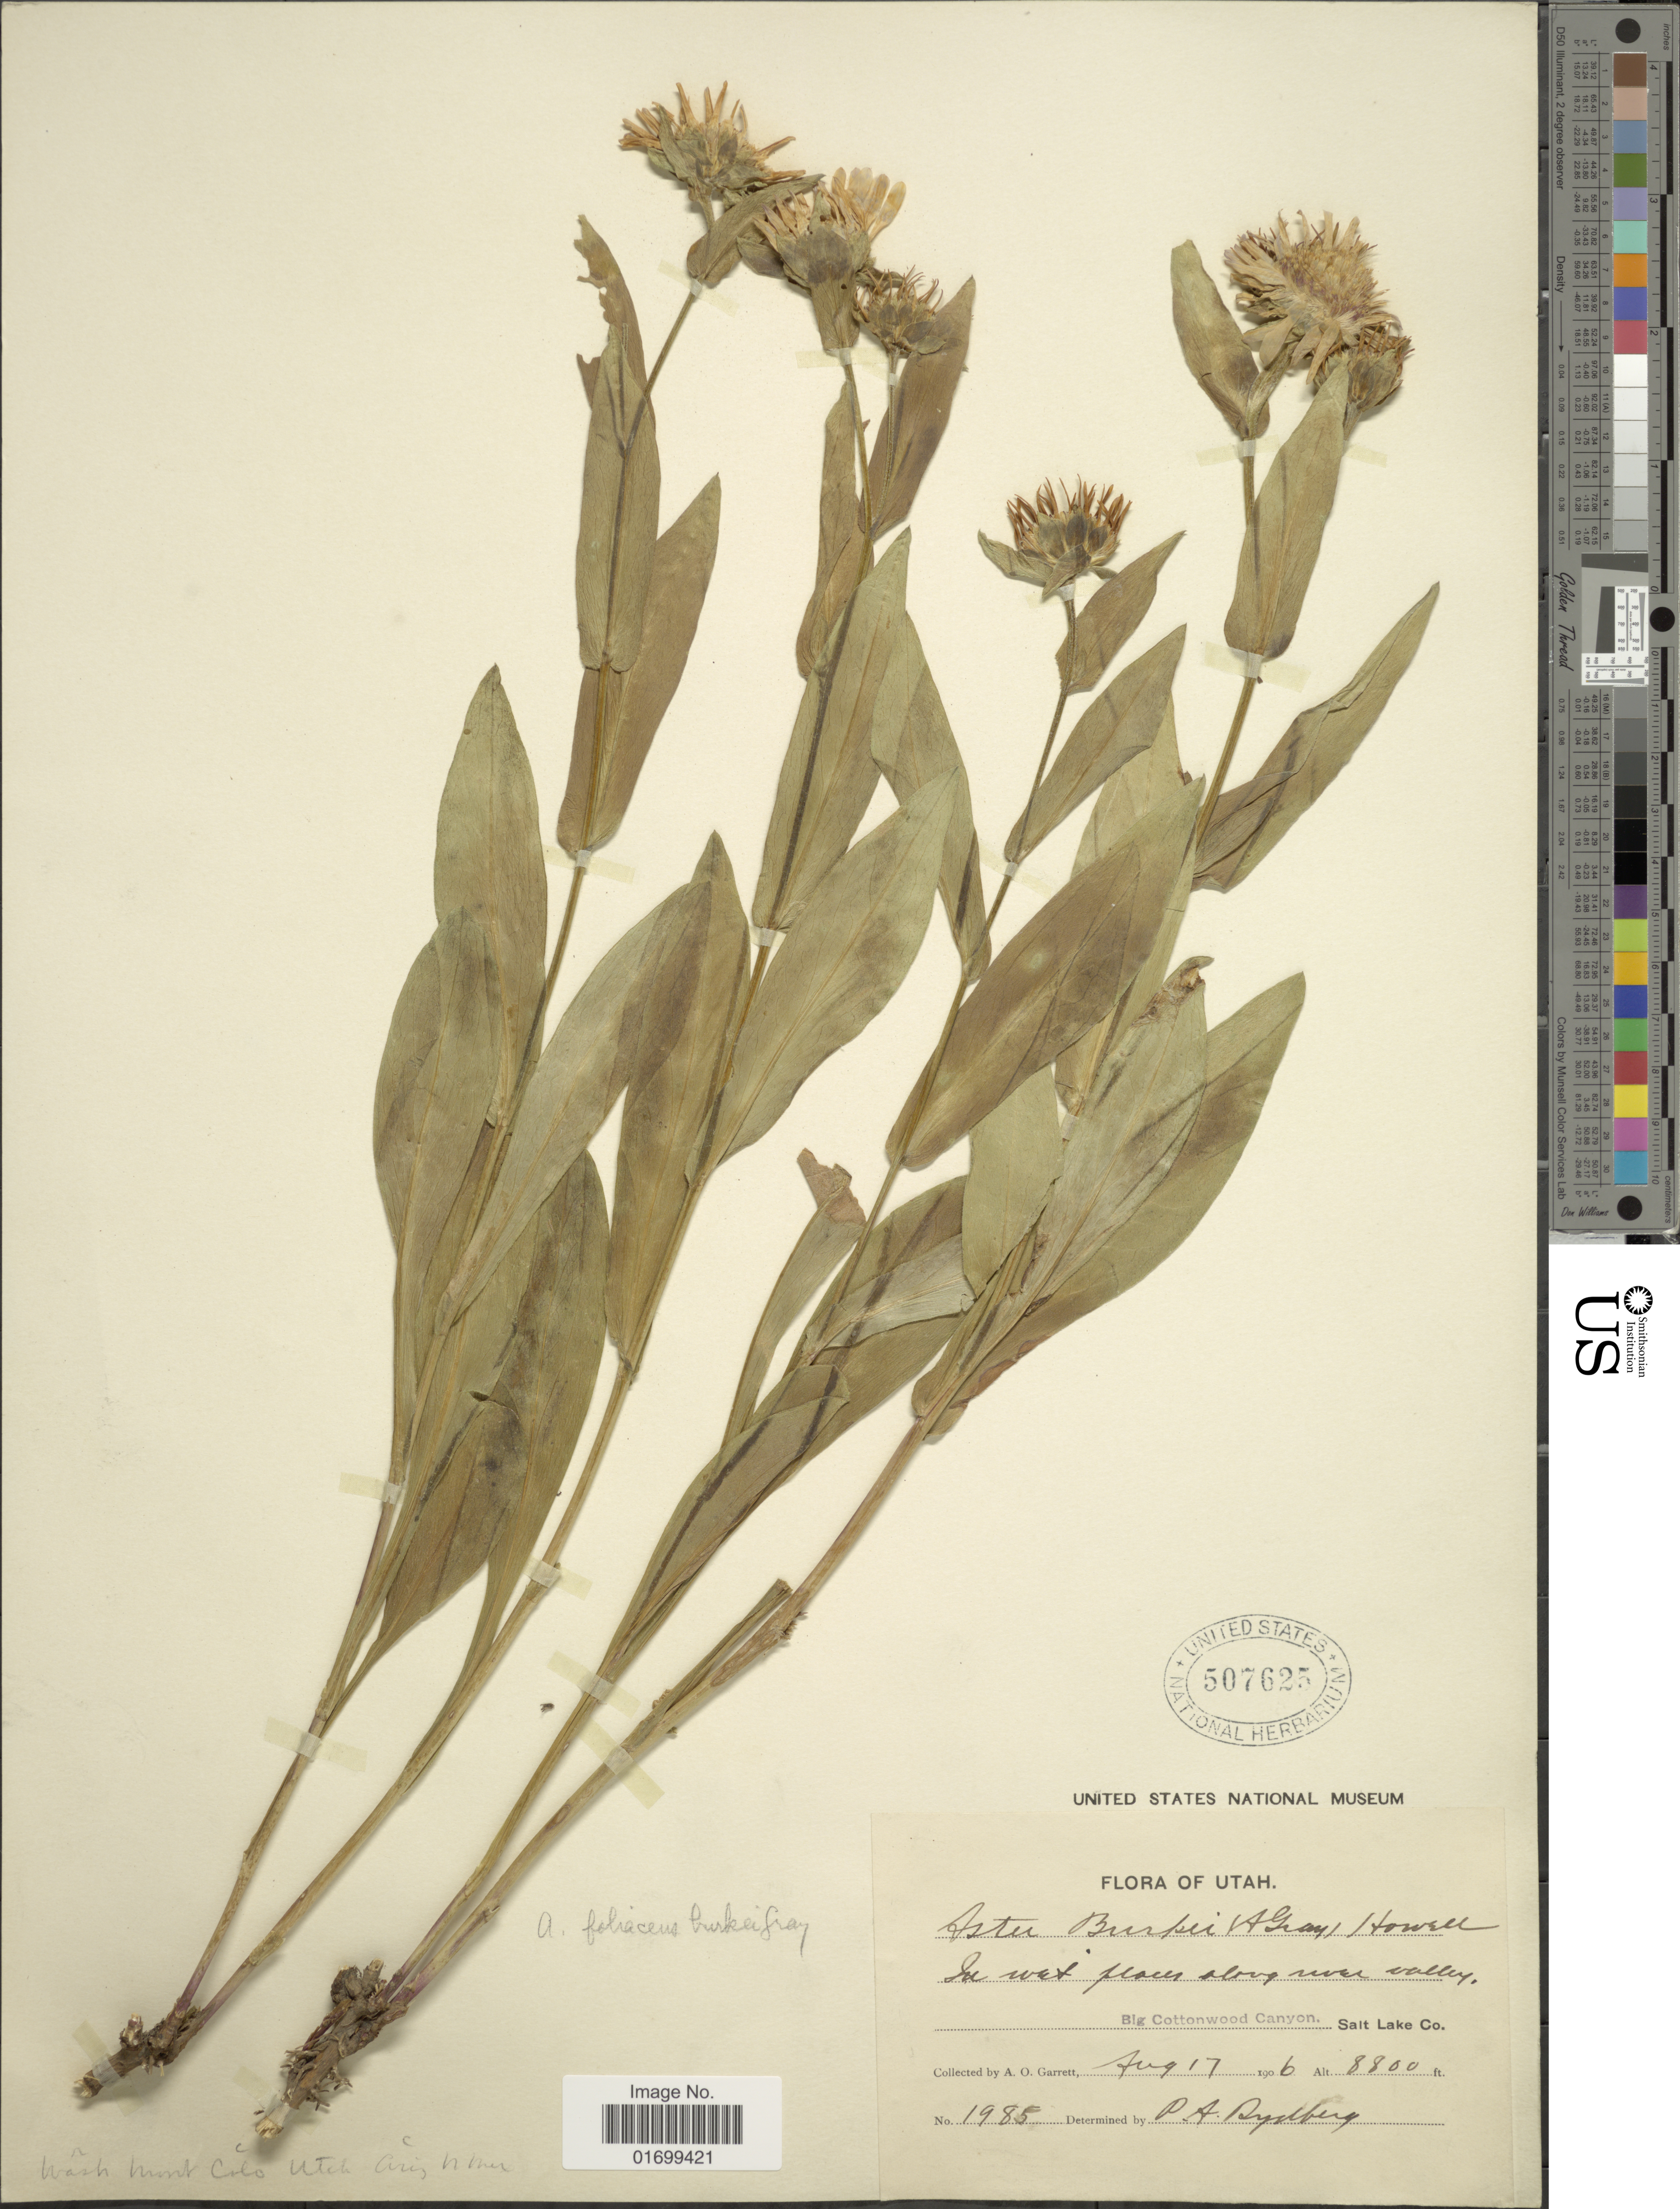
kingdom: Plantae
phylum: Tracheophyta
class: Magnoliopsida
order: Asterales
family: Asteraceae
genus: Symphyotrichum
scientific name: Symphyotrichum foliaceum var. canbyi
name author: (A. Gray) G.L. Nesom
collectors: A. O. Garrett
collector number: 1985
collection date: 1906-08-17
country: United States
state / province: Utah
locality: Big Cottonwood Canyon, Salt Lake Co.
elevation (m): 2682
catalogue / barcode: US 507625